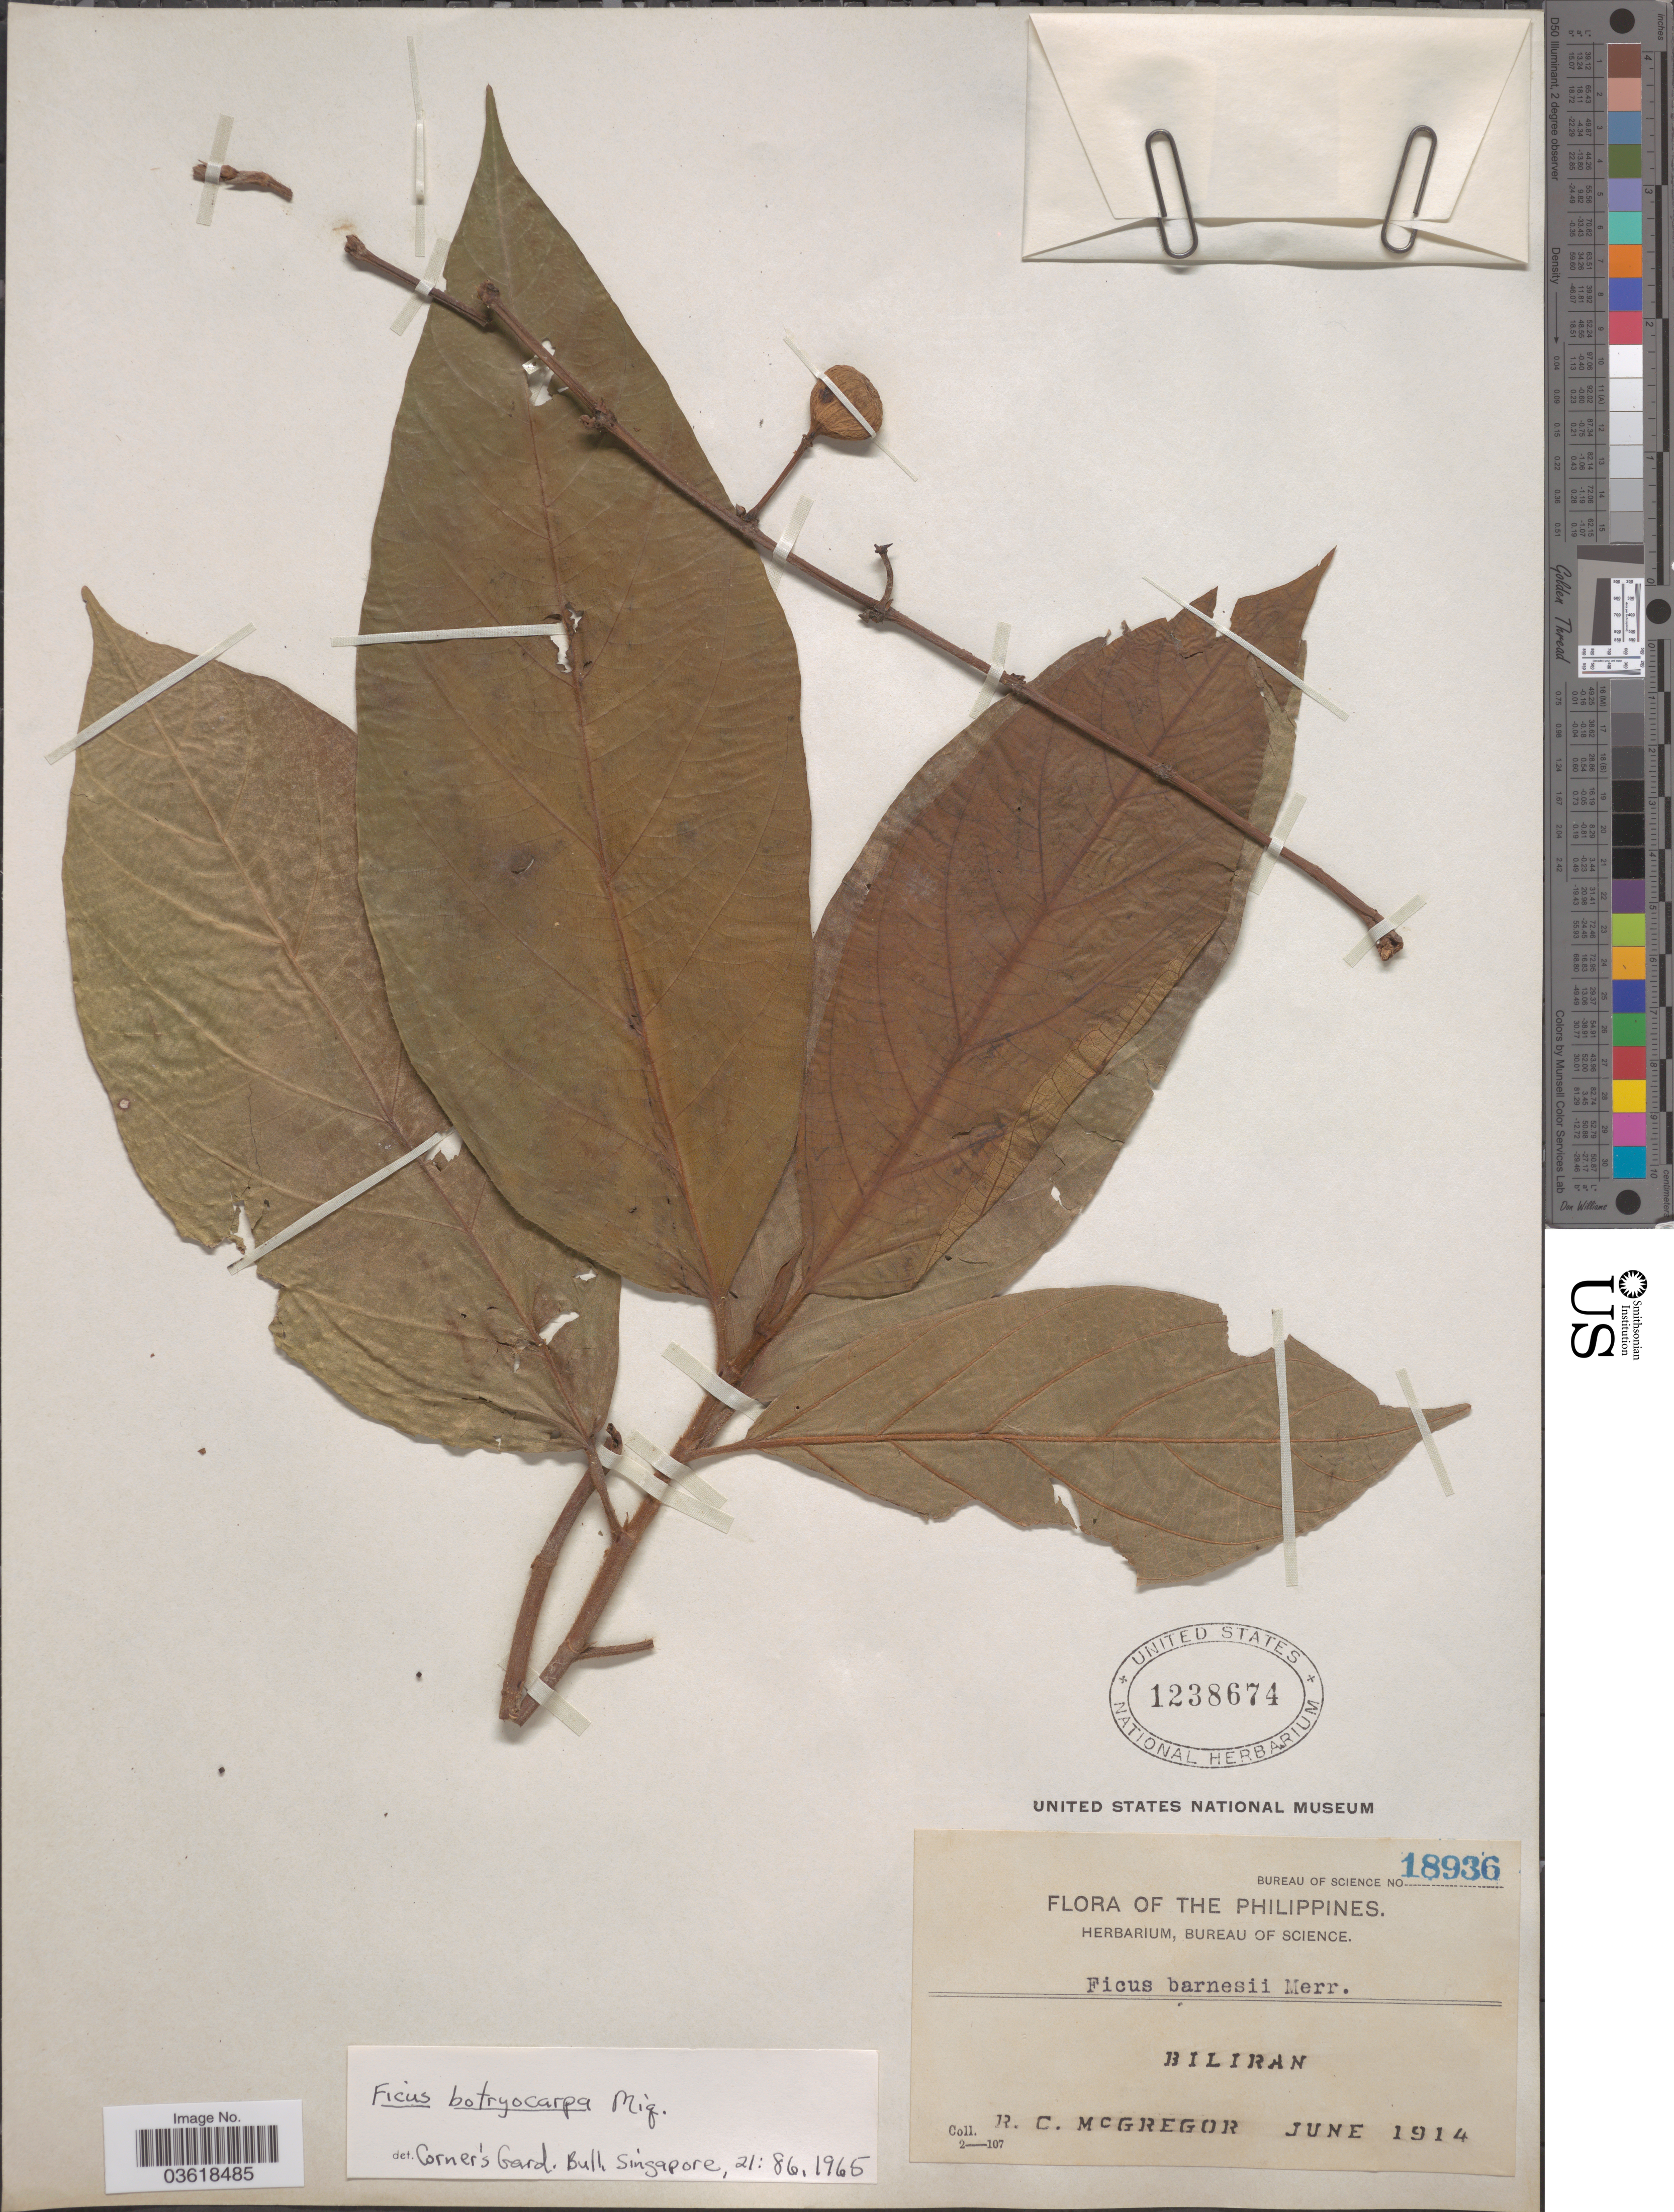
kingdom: Plantae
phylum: Tracheophyta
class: Magnoliopsida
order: Rosales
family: Moraceae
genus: Ficus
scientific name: Ficus botryocarpa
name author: Miq.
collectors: R. C. McGregor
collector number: Bureau of Science 18936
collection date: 1914-06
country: Philippines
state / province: Eastern Visayas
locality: Biliran.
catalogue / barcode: US 1238674